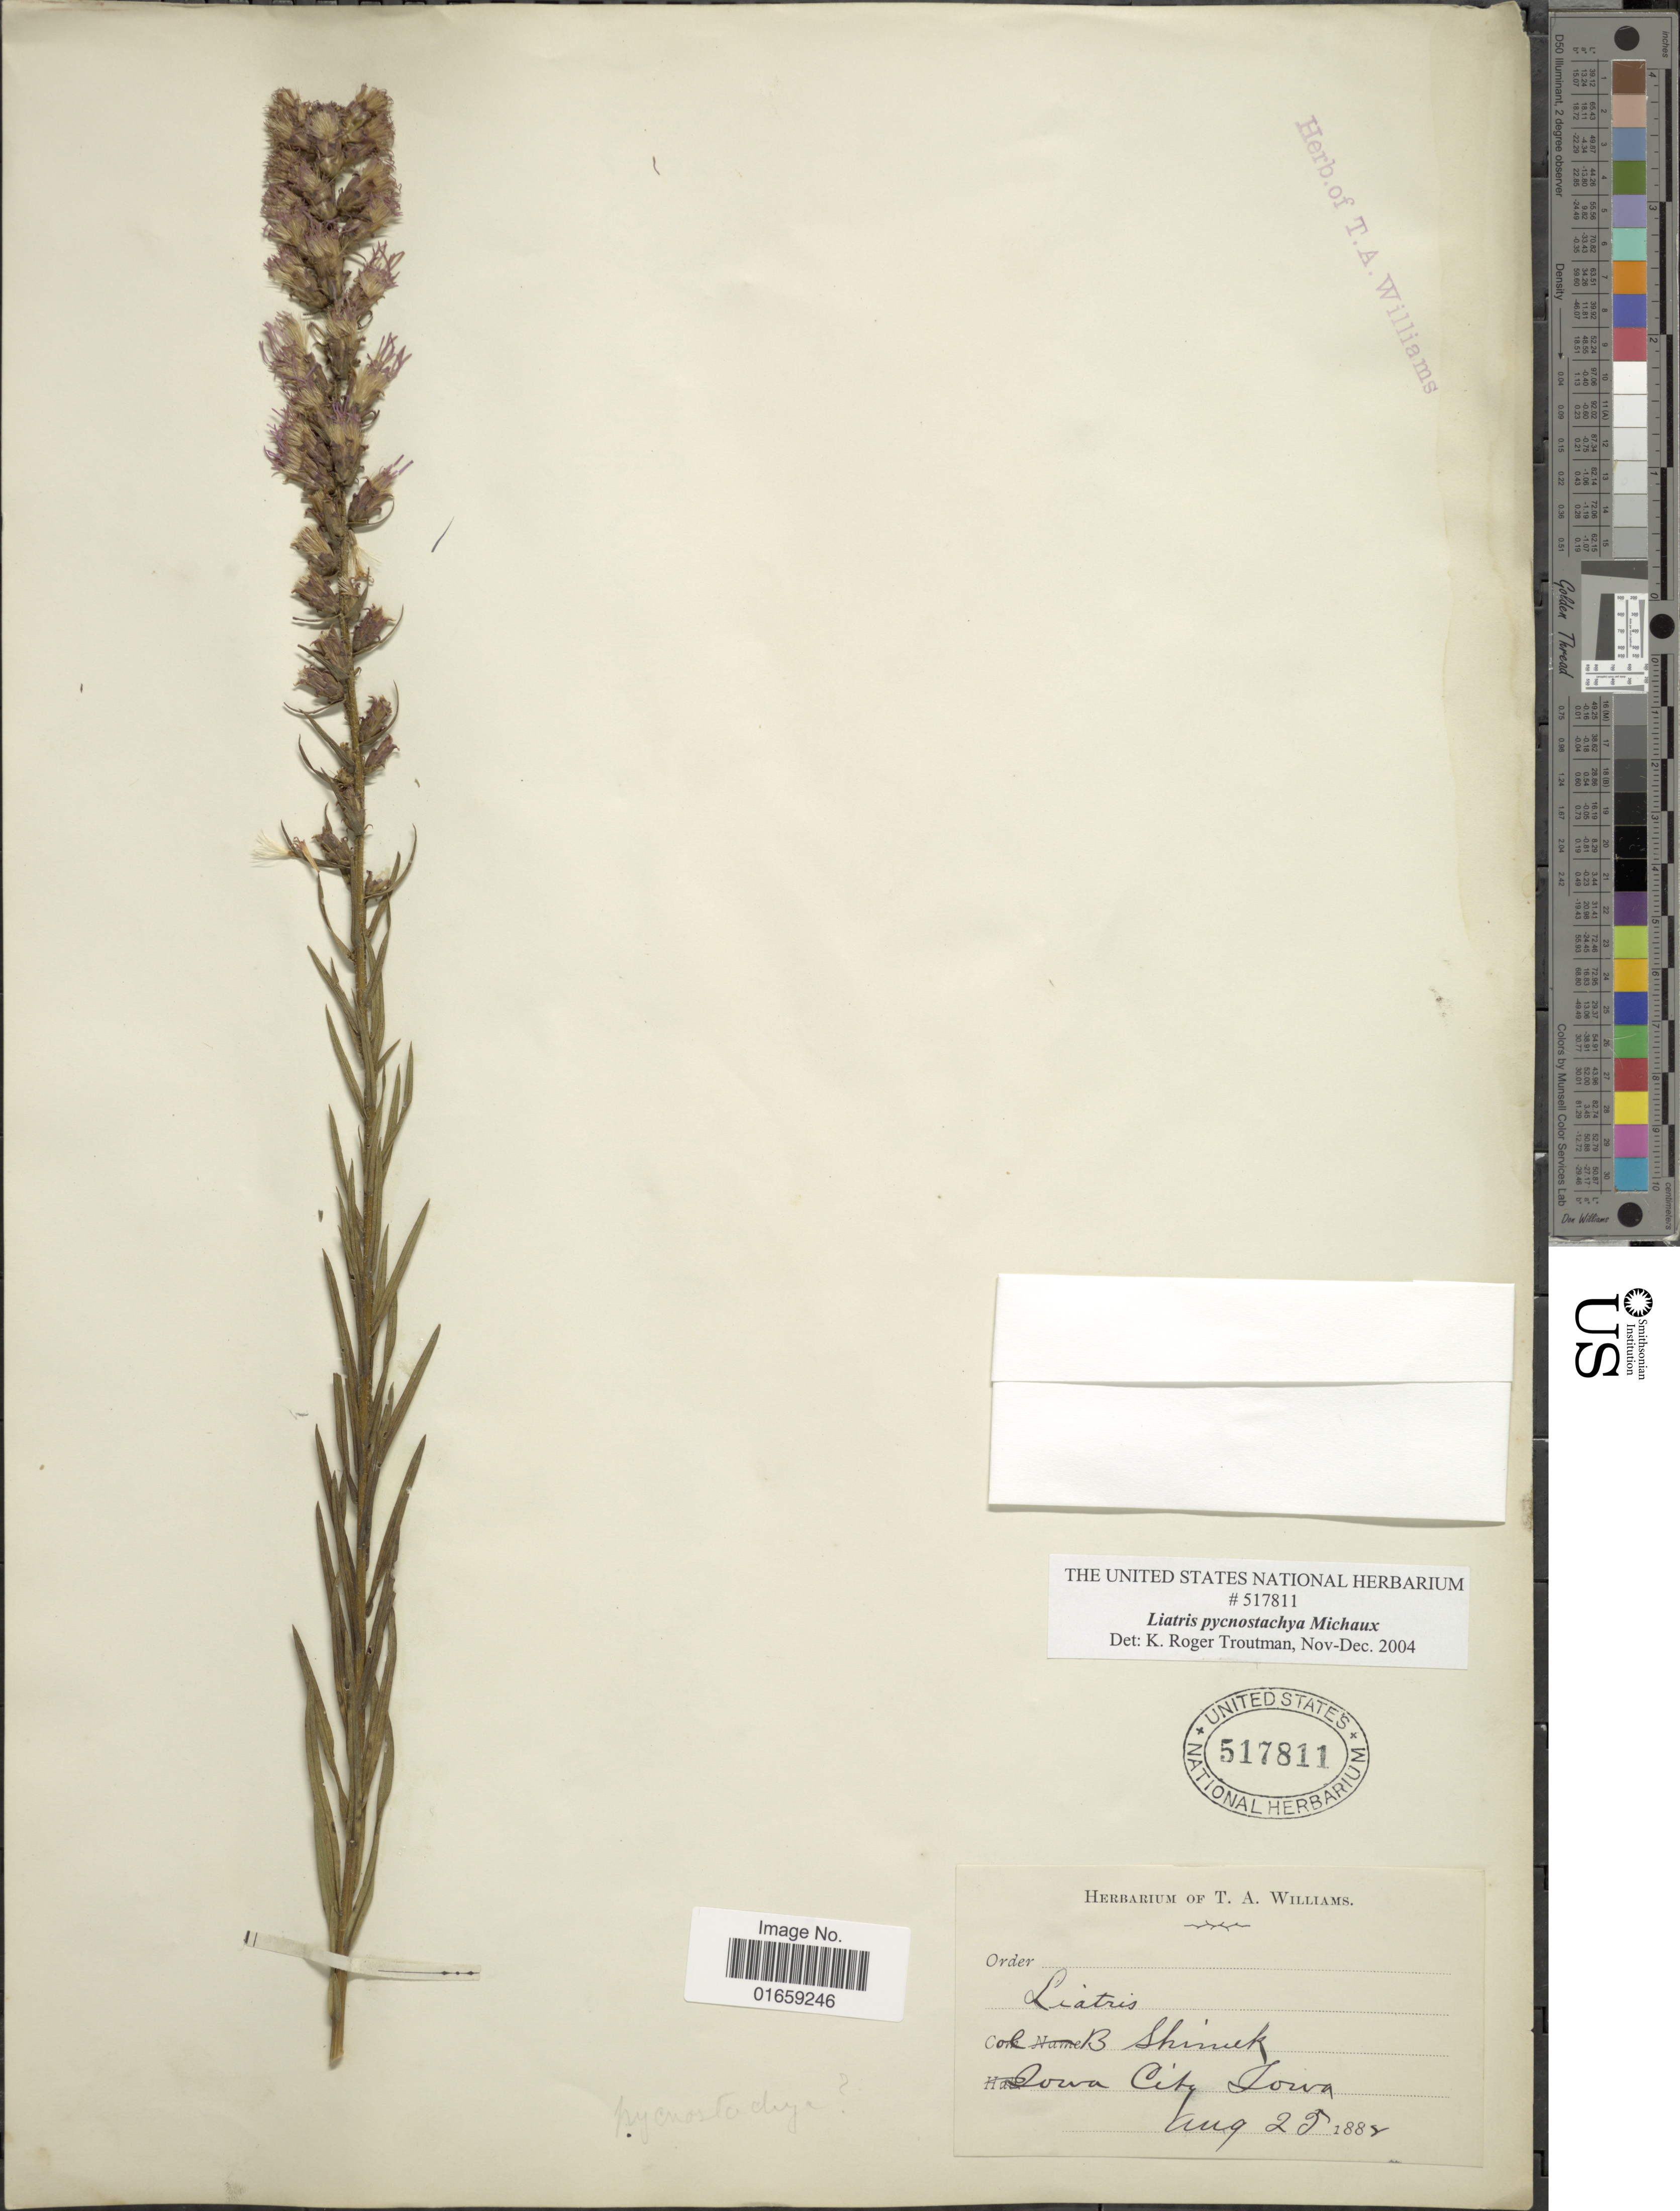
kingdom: Plantae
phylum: Tracheophyta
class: Magnoliopsida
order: Asterales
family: Asteraceae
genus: Liatris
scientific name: Liatris pycnostachya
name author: Michx.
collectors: B. Shimek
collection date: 1884-08-25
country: United States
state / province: Iowa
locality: Iowa City, Iowa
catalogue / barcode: US 517811